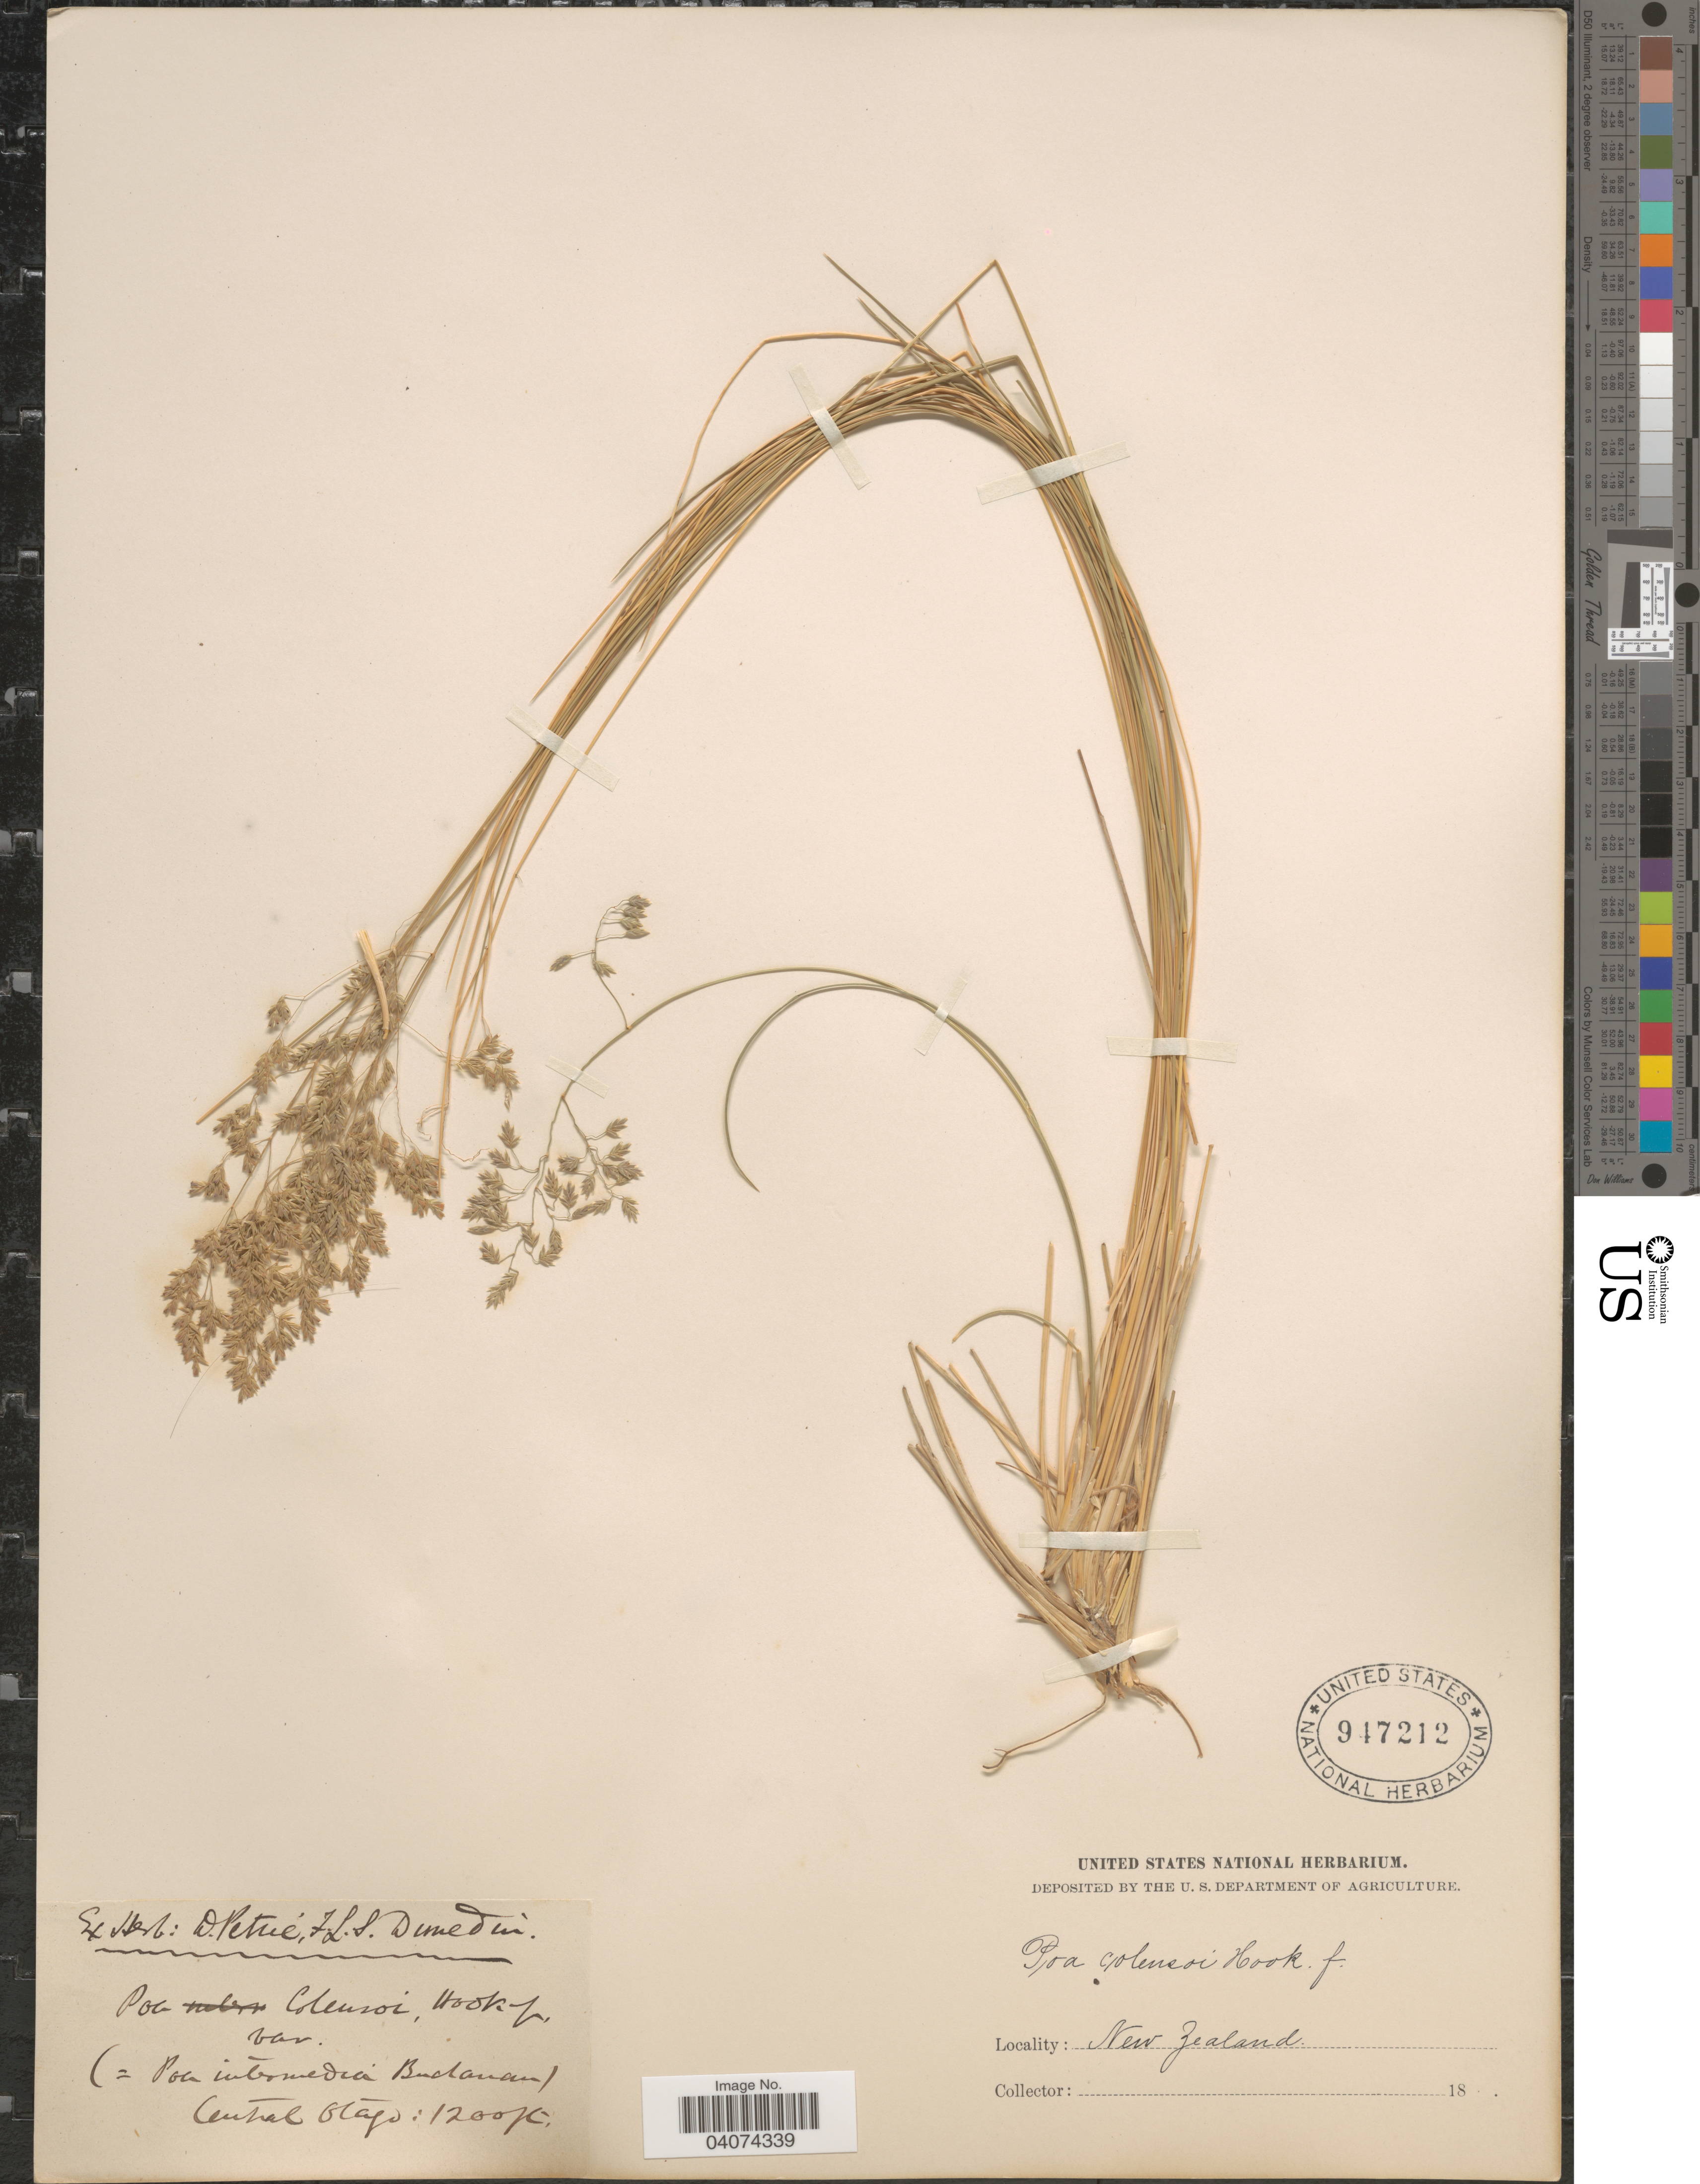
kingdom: Plantae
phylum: Tracheophyta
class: Liliopsida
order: Poales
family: Poaceae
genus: Poa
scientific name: Poa colensoi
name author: Hook. f.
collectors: Ex Herb D. Petrie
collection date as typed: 18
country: New Zealand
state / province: Otago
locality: Central Otago.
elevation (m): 366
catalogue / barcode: US 947212